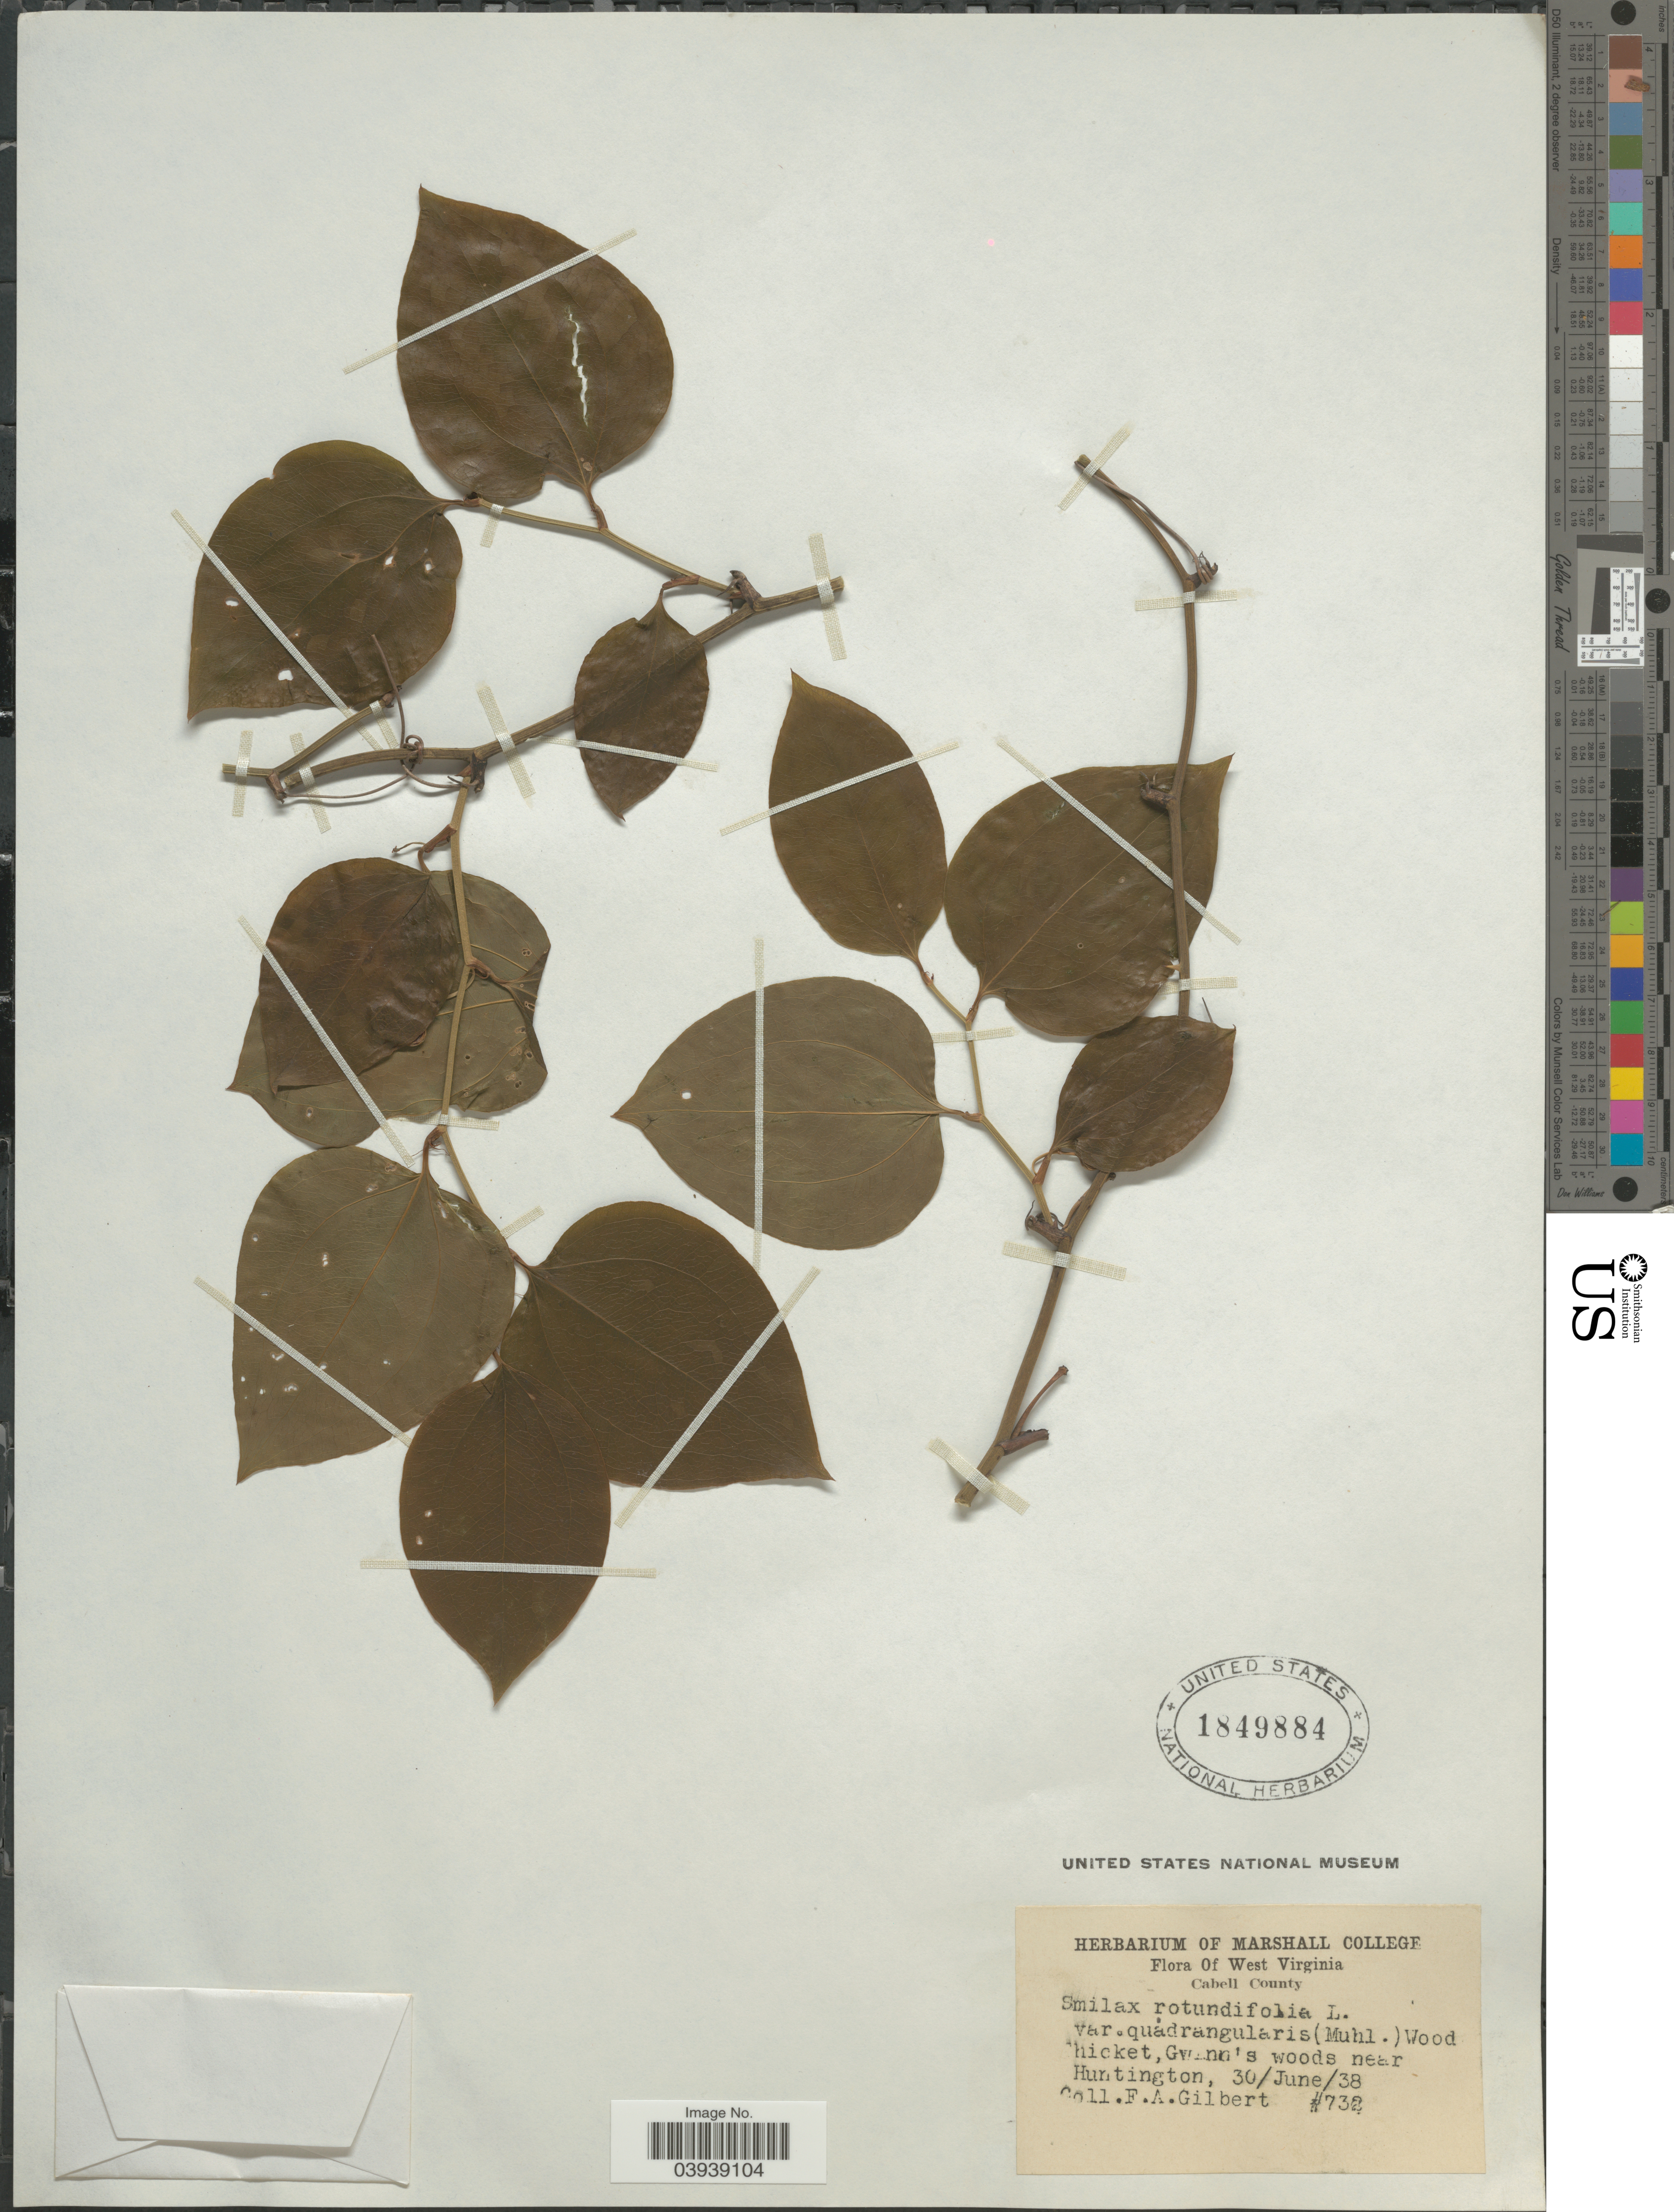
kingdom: Plantae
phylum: Tracheophyta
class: Liliopsida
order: Liliales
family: Smilacaceae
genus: Smilax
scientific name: Smilax rotundifolia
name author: L.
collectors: F. A. Gilbert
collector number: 732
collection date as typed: Transcribed d/m/y: 30/6/38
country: United States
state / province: West Virginia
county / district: Cabell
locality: Cabell County. Thicket, Gyann's woods near Huntington.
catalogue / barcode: US 1849884